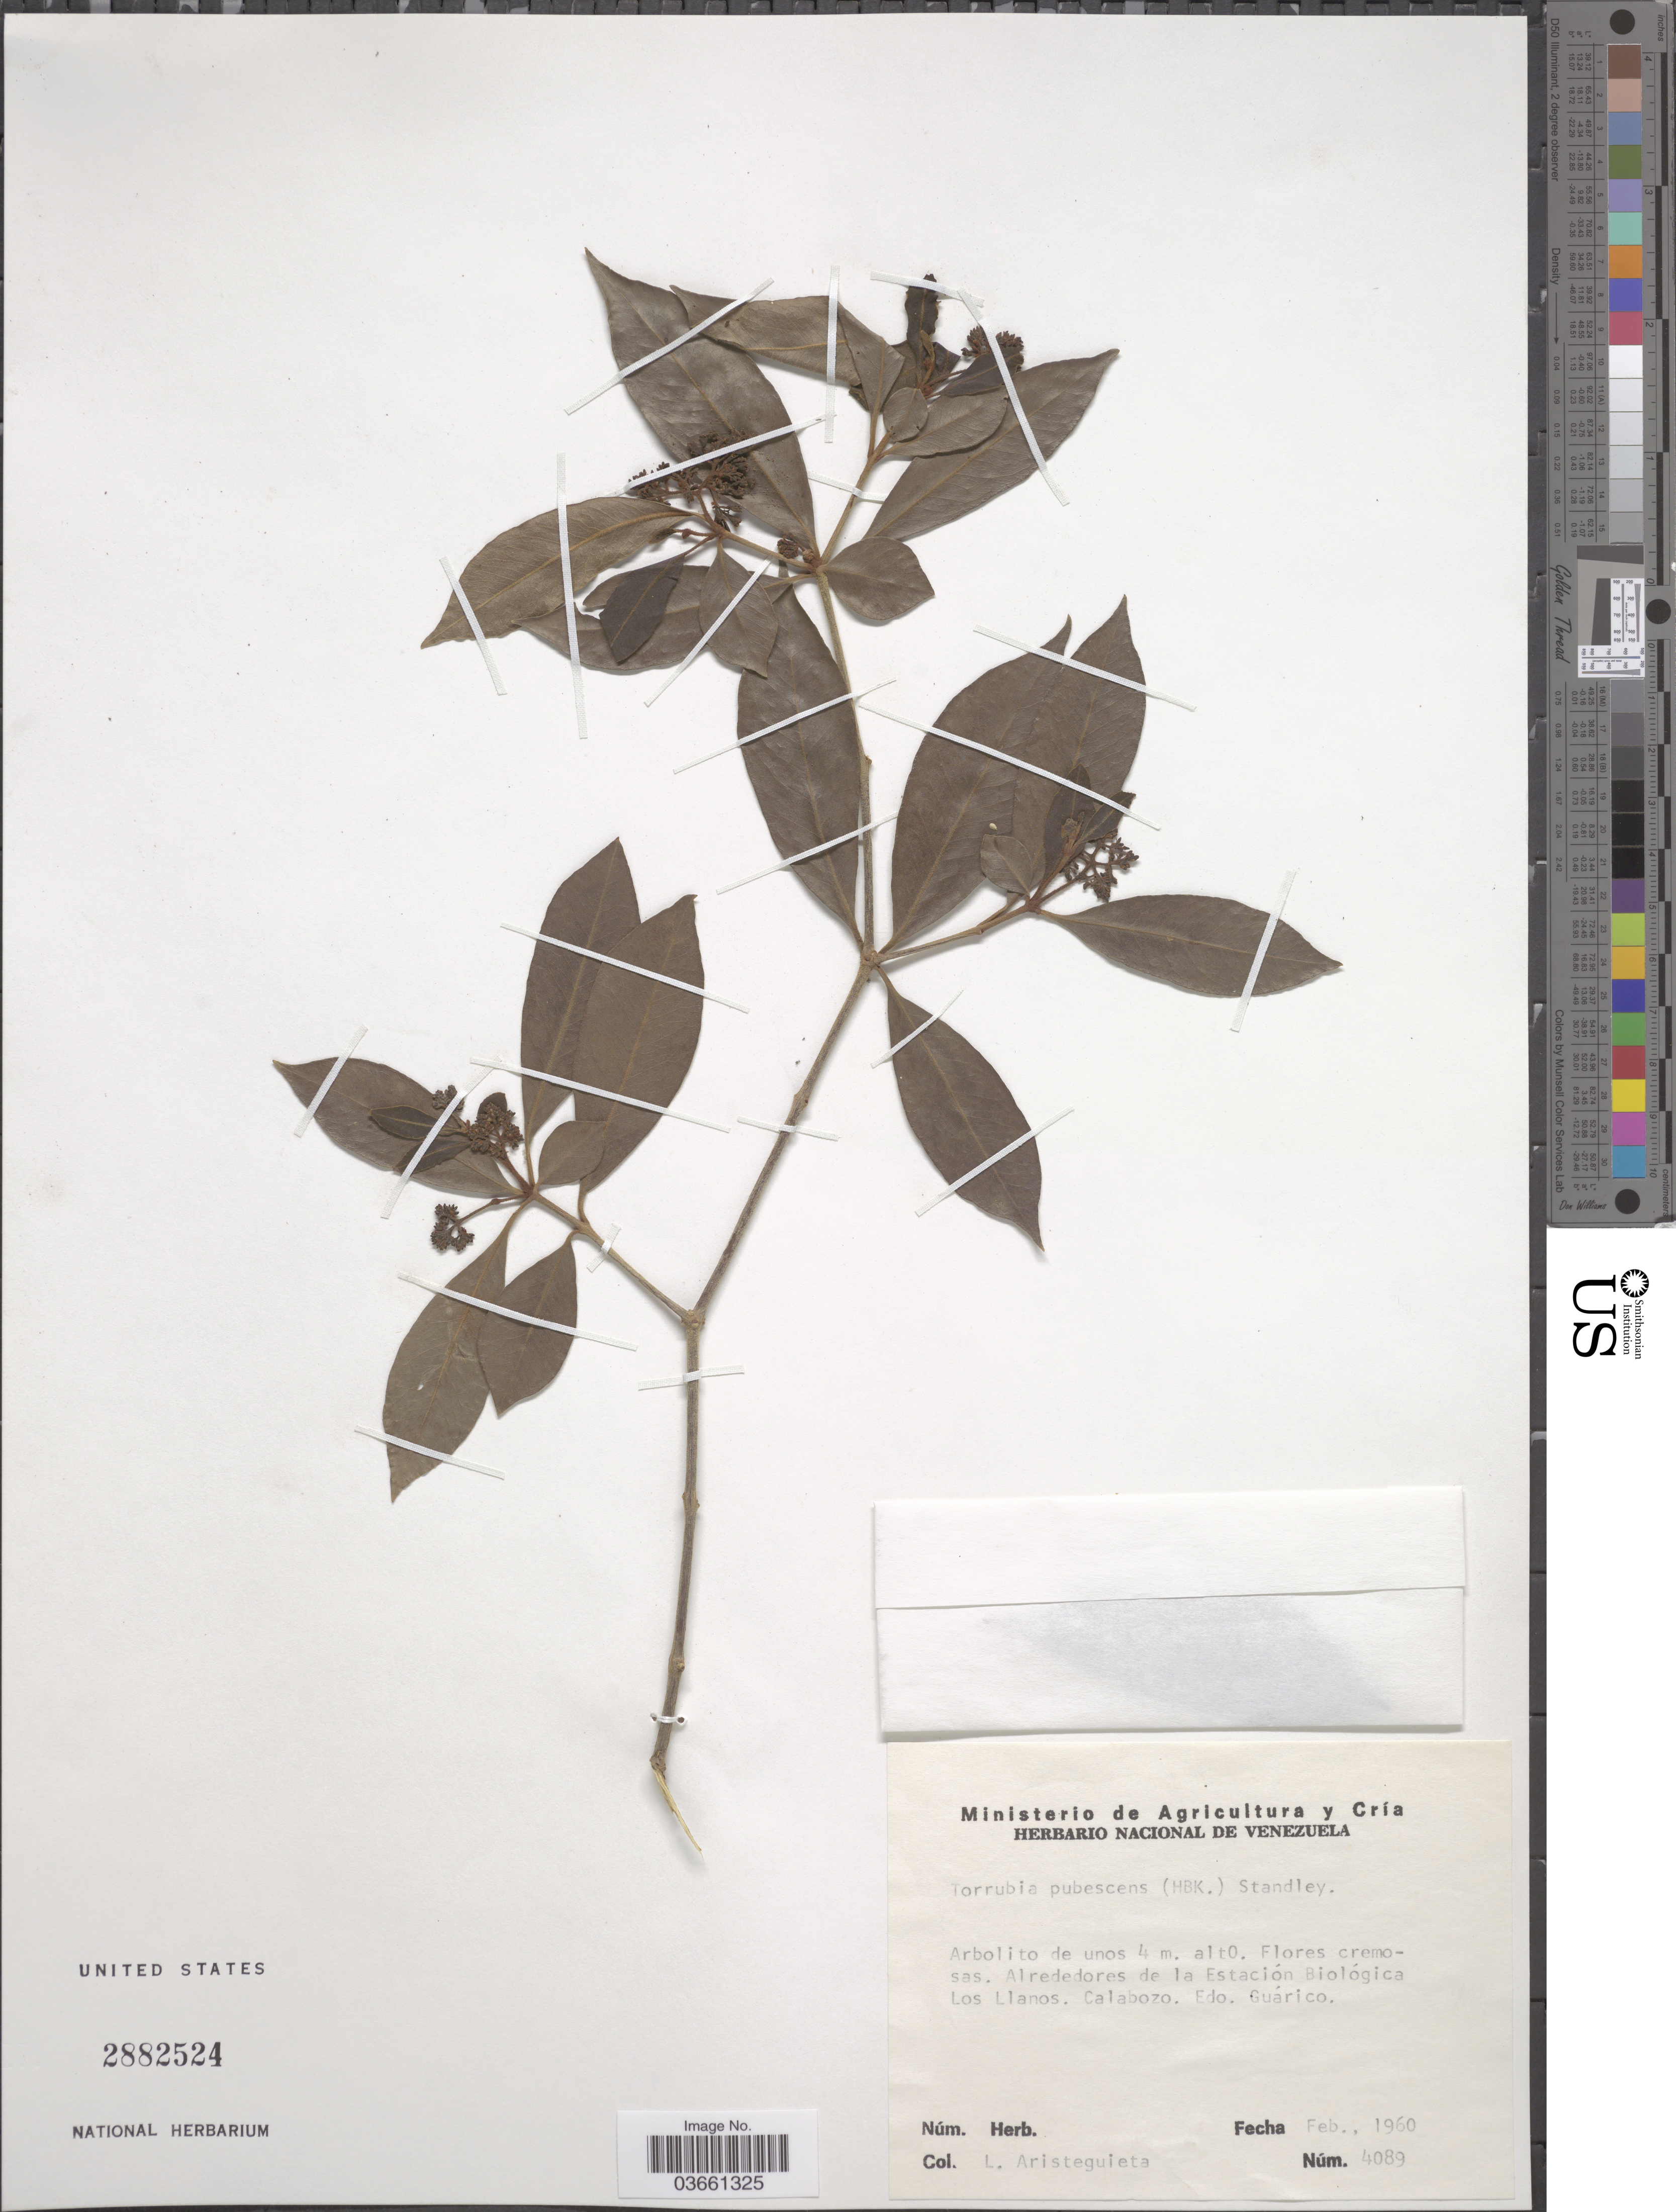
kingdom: Plantae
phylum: Tracheophyta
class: Magnoliopsida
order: Caryophyllales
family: Nyctaginaceae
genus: Guapira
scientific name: Guapira pubescens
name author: (Kunth) Lundell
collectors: L. Aristeguieta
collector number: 4089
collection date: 1960-02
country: Venezuela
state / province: Guárico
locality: Alrededores de la Estación Biológica Los Llanos. Calabozo.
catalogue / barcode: US 2882524